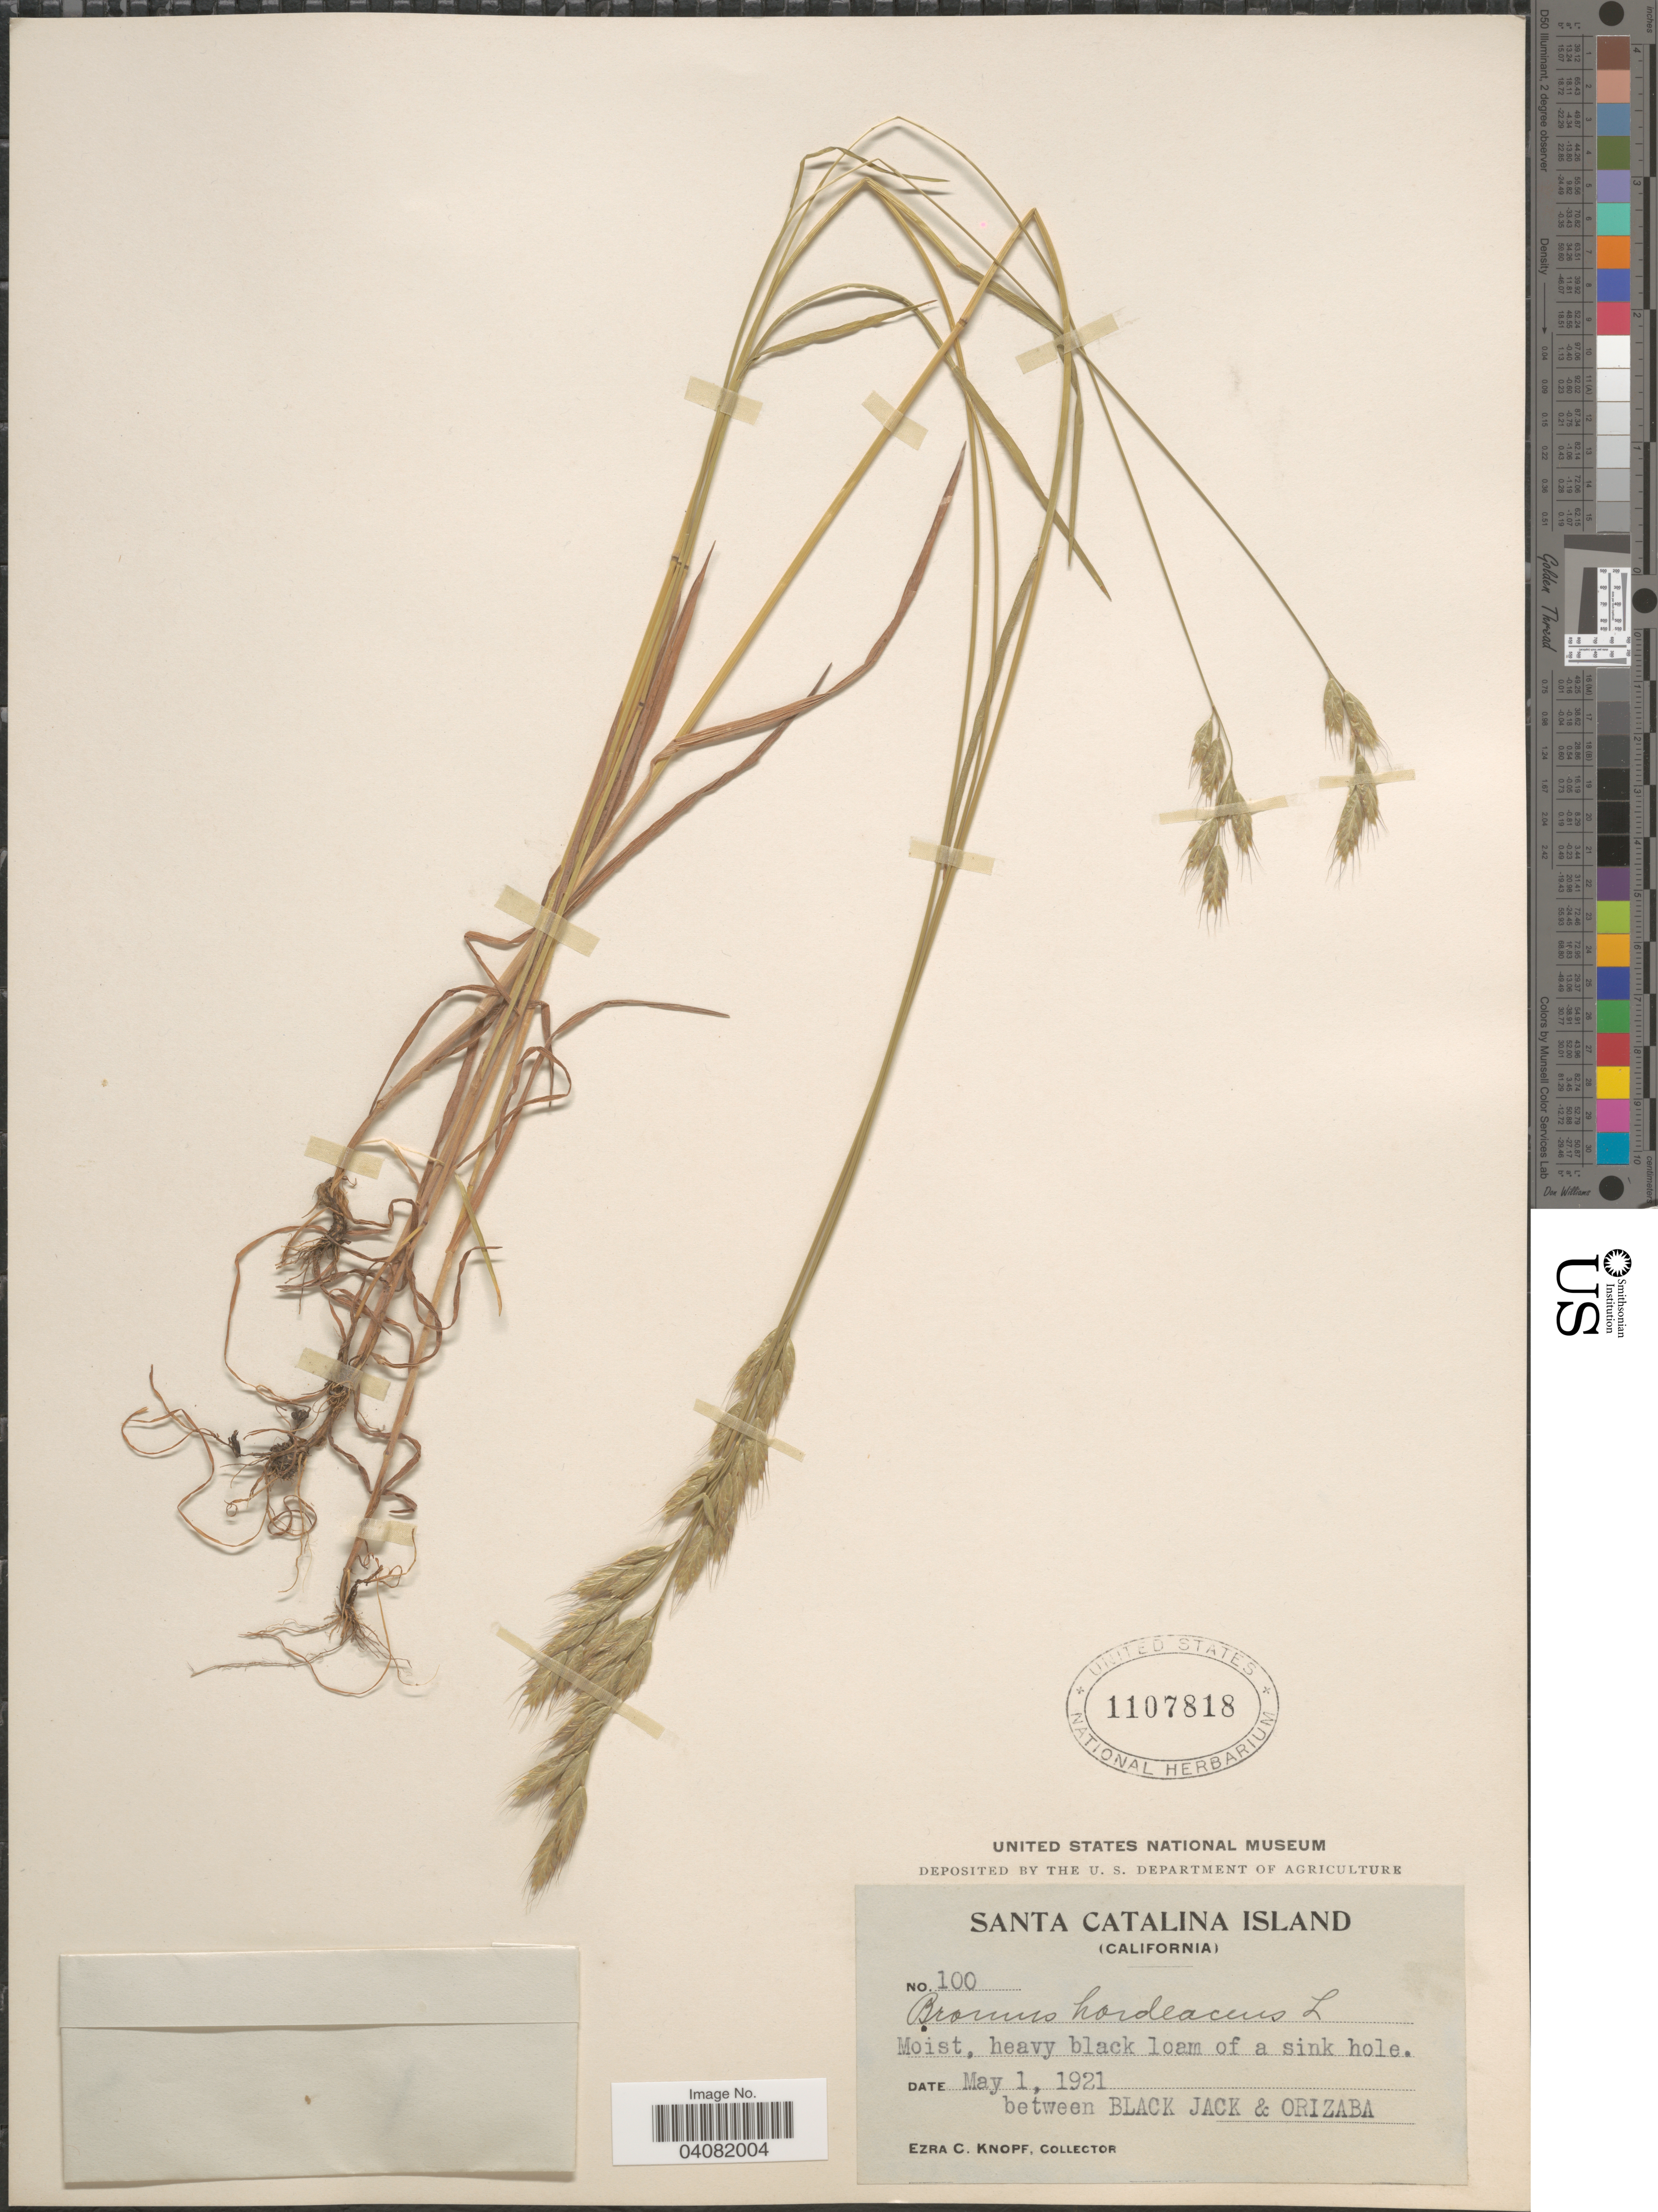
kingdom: Plantae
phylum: Tracheophyta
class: Liliopsida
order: Poales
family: Poaceae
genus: Bromus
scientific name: Bromus hordeaceus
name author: L.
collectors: E. Knopf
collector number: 100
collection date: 1921-05-01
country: United States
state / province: California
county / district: Los Angeles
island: Santa Catalina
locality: Santa Catalina Island. Moist, heavy black loam of a sink hole. between Black Jack & Orizaba.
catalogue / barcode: US 1107818